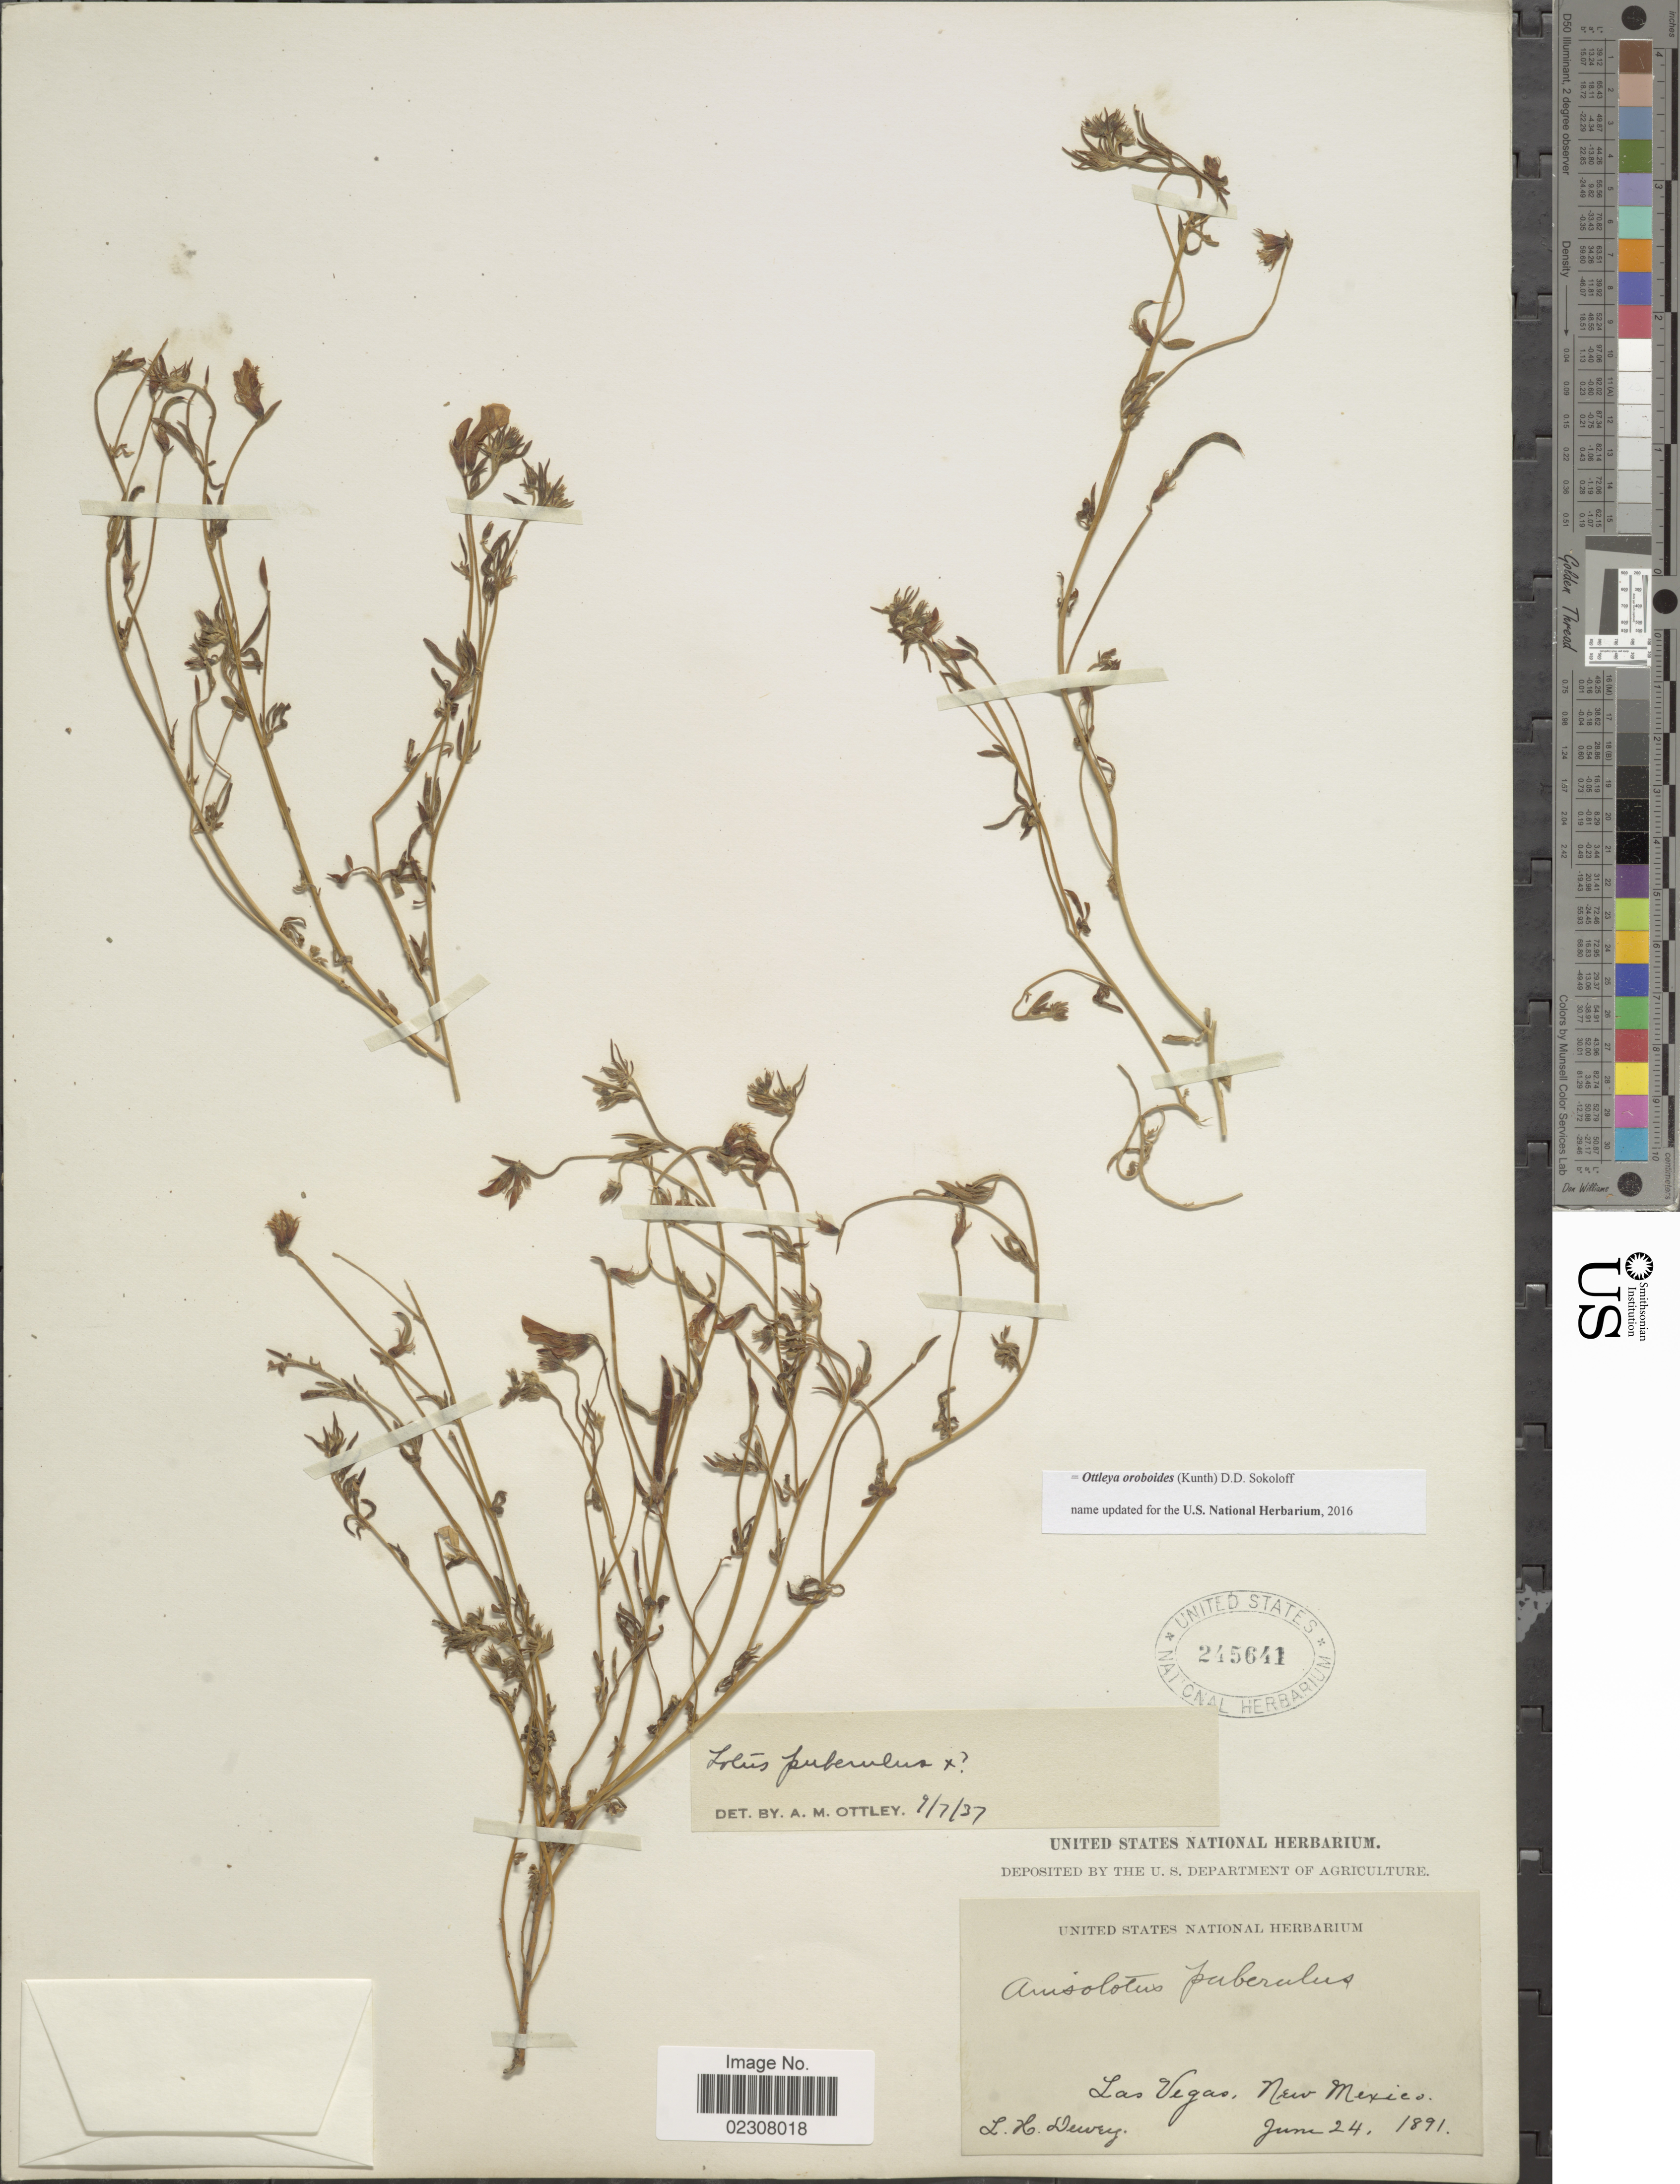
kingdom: Plantae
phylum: Tracheophyta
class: Magnoliopsida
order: Fabales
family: Fabaceae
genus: Ottleya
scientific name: Ottleya oroboides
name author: (Kunth) D.D. Sokoloff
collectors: L. H. Dewey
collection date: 1891-06-24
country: United States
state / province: New Mexico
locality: Las Vegas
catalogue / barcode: US 245641